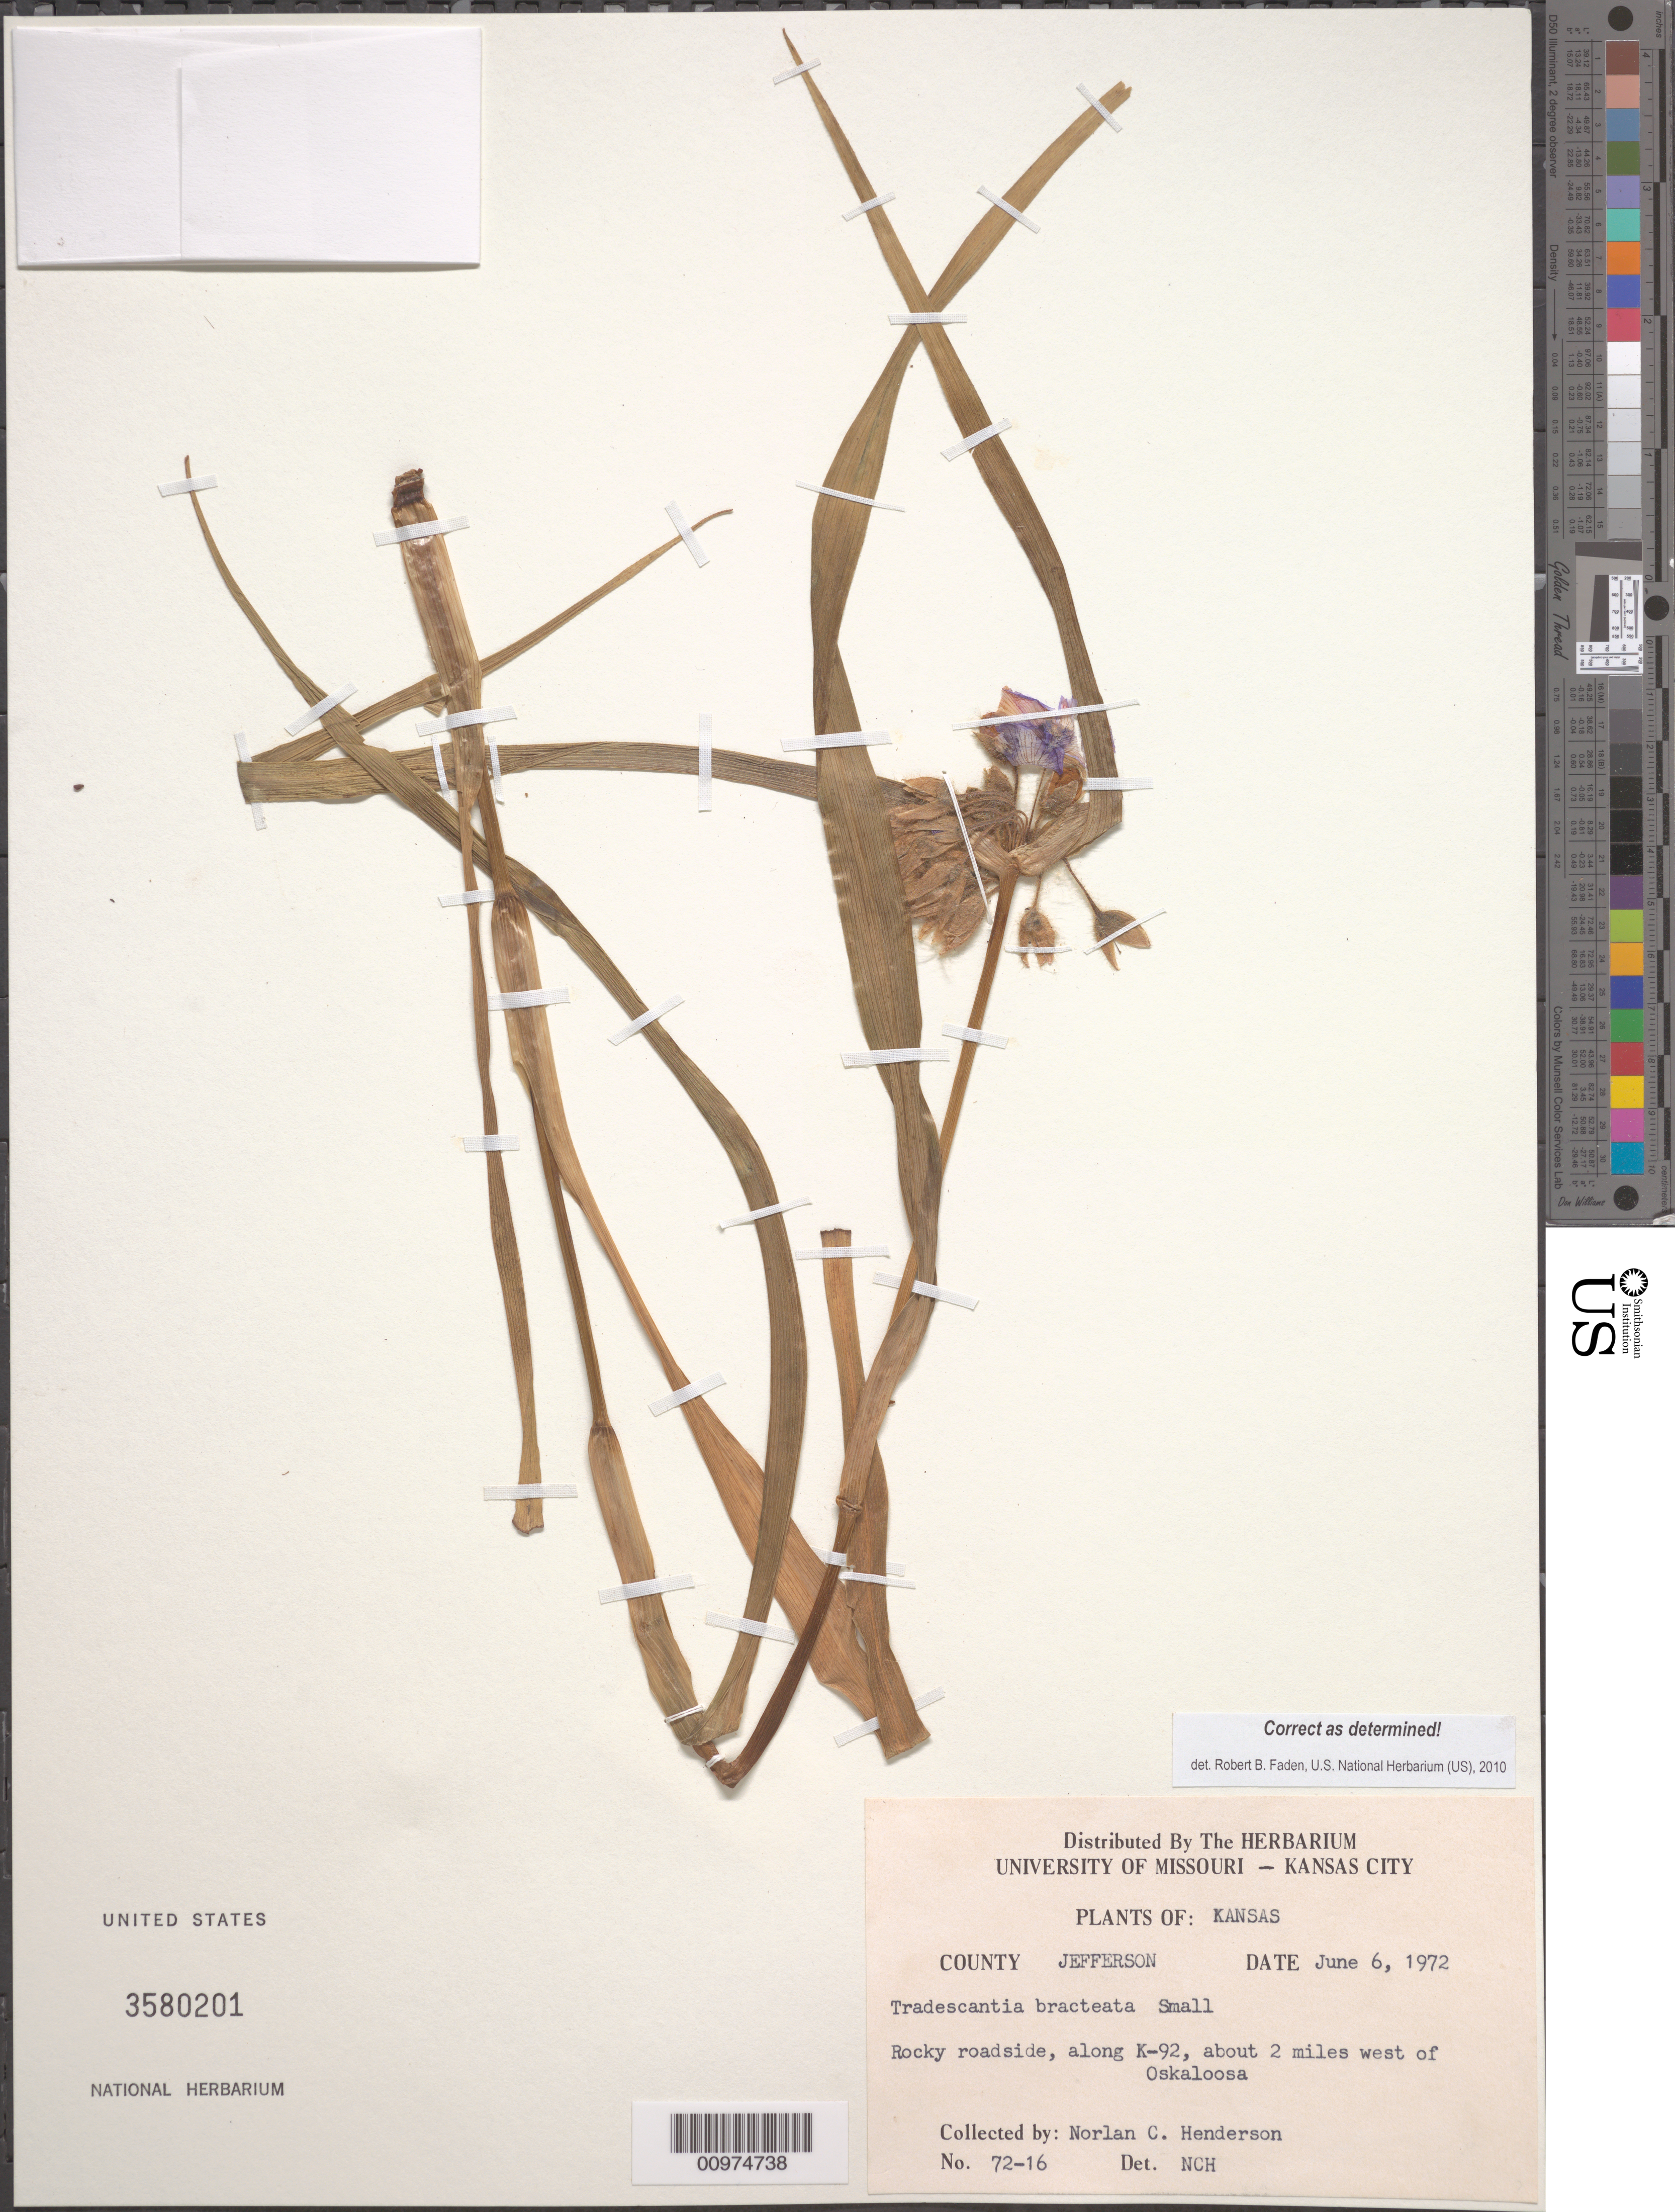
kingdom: Plantae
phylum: Tracheophyta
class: Liliopsida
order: Commelinales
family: Commelinaceae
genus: Tradescantia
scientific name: Tradescantia bracteata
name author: Small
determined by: Faden, Robert B., (US), Smithsonian Institution - National Museum of Natural History (UNITED STATES)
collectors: N. C. Henderson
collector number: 72-16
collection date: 1972-06-06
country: United States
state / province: Missouri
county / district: Jefferson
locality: Rocky roadside, along K-92, about 2 miles west of Oskaloosa.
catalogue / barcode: US 3580201